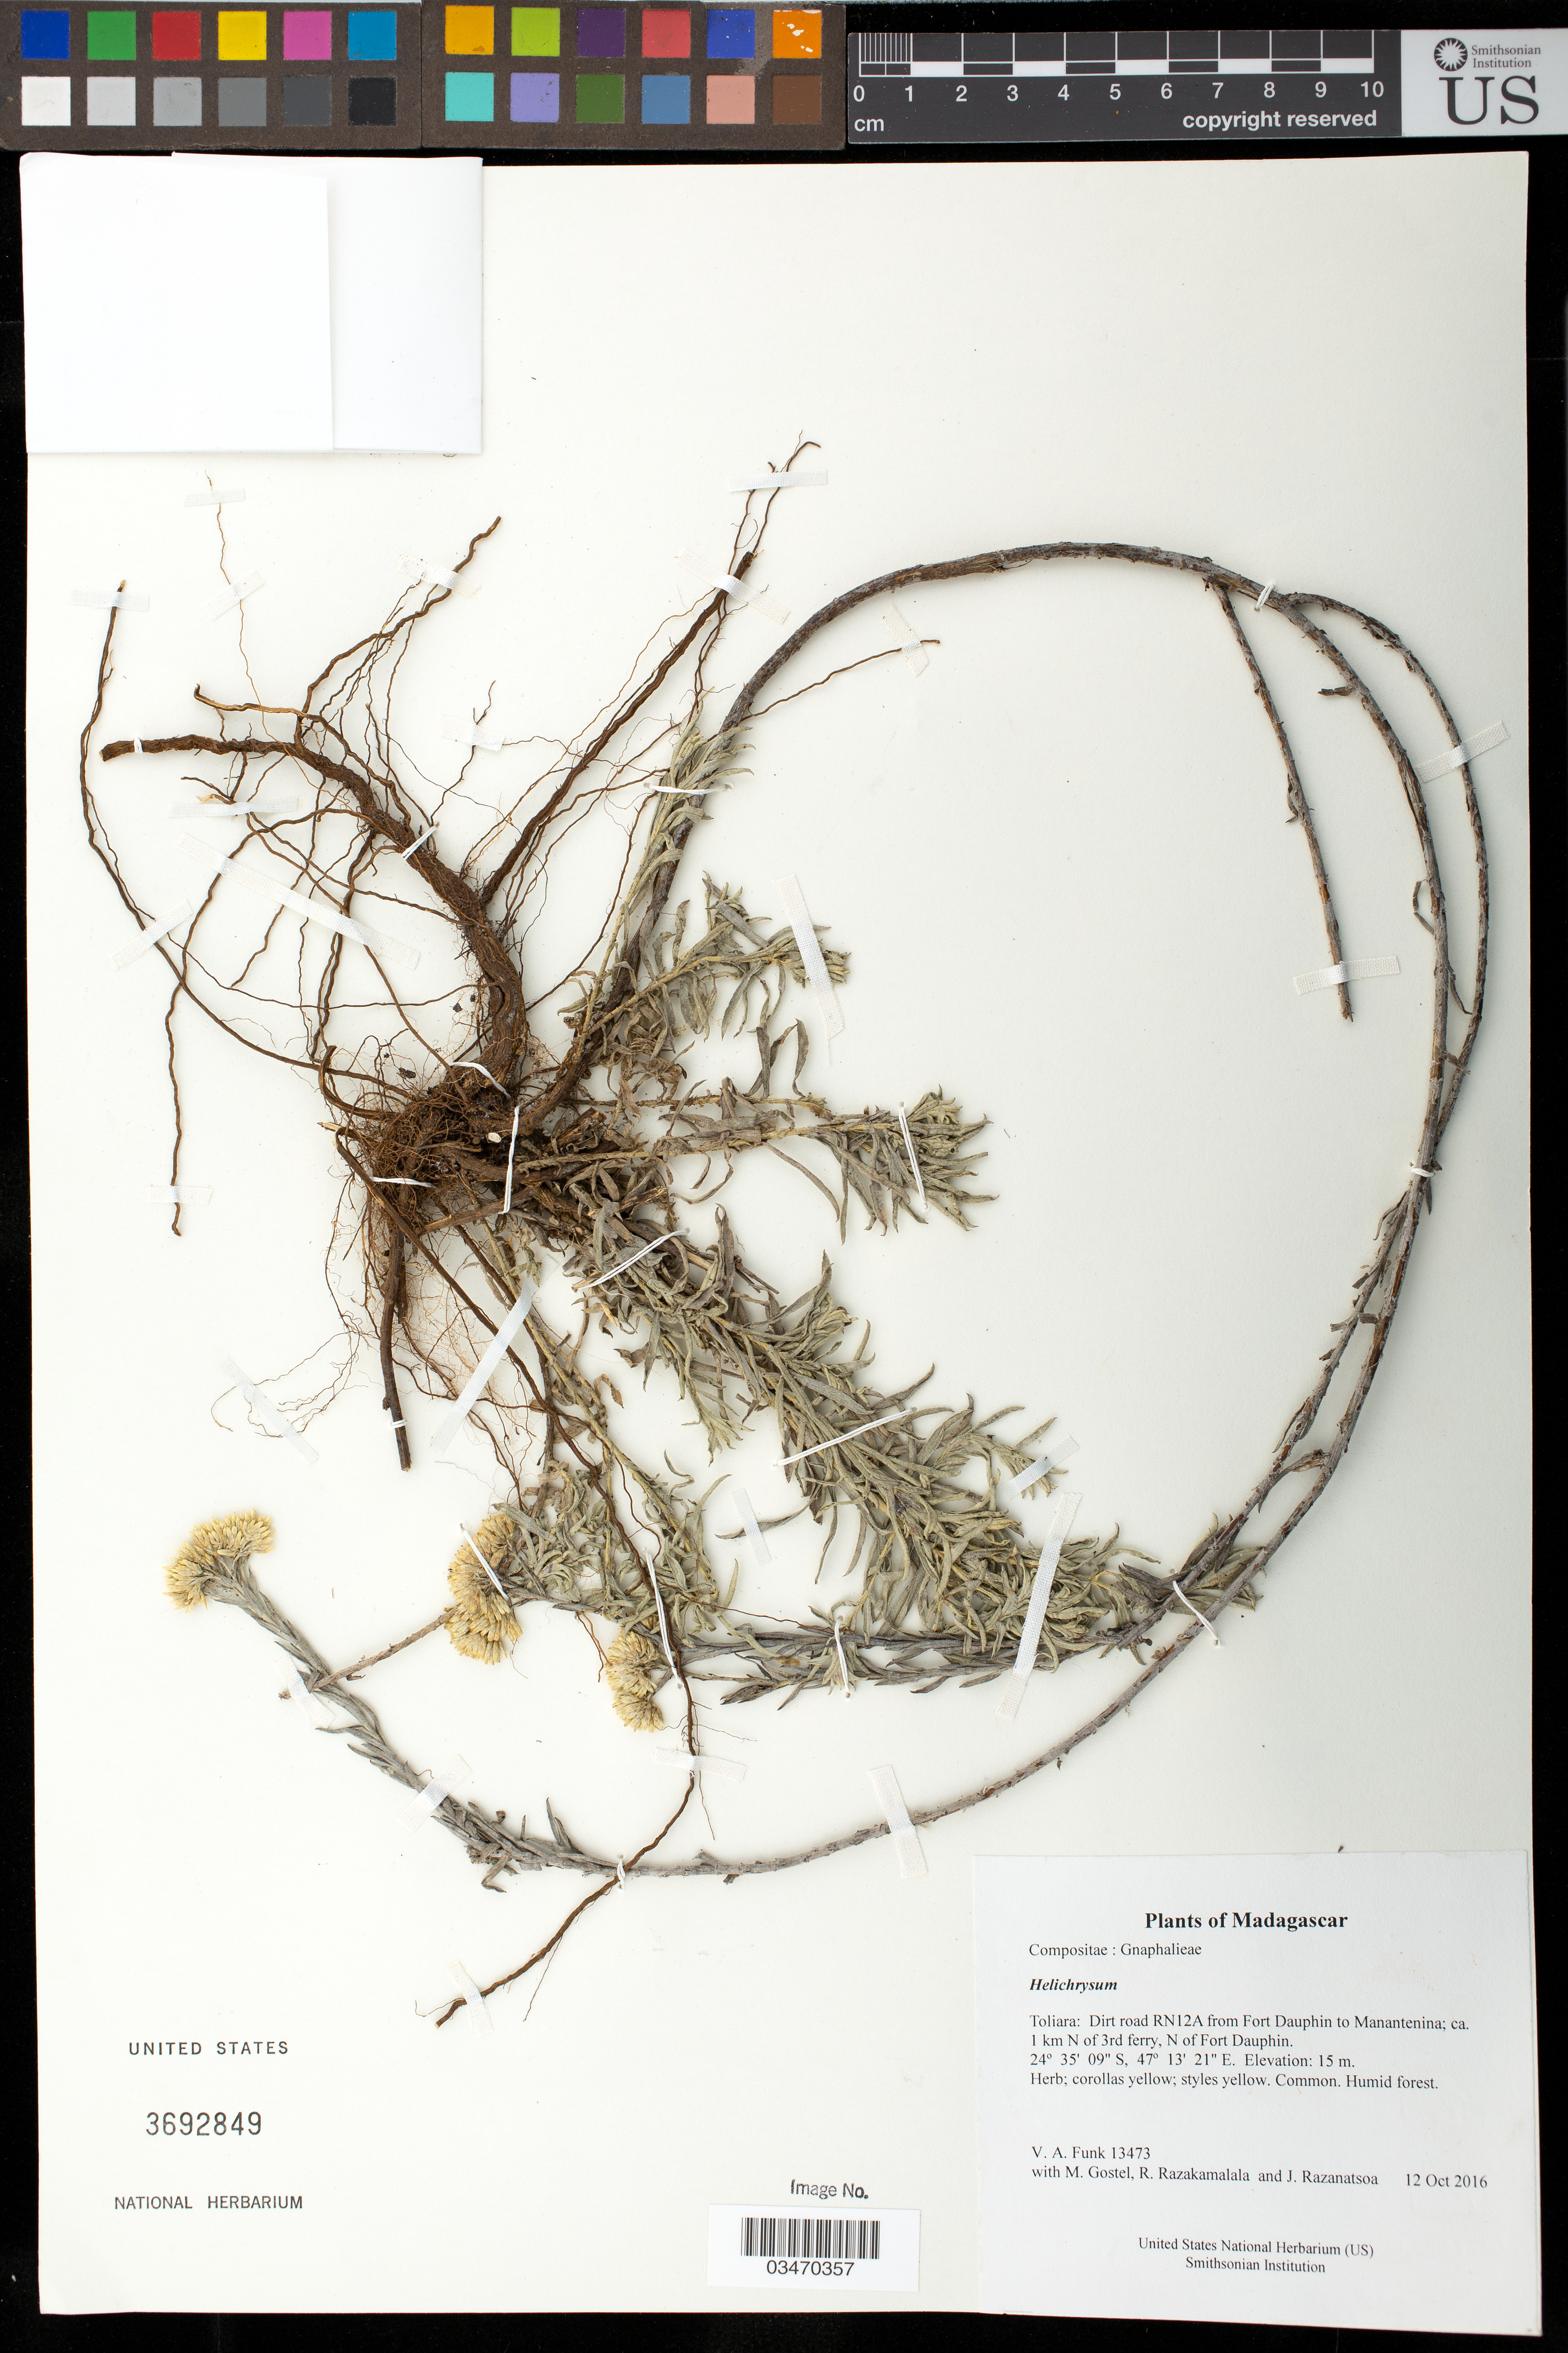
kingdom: Plantae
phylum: Tracheophyta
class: Magnoliopsida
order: Asterales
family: Asteraceae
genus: Helichrysum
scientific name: Helichrysum sp.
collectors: M. R. Gostel, R. Razakamalala & J. Razanatsoa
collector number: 13473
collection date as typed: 12 Oct 2016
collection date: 2016-10-12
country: Madagascar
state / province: Anosy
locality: Dirt road RN12A from Fort Dauphin to Manantenina; ca. 1 km N of 3rd ferry, N of Fort Dauphin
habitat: Humid forest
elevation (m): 15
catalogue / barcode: US 3692849